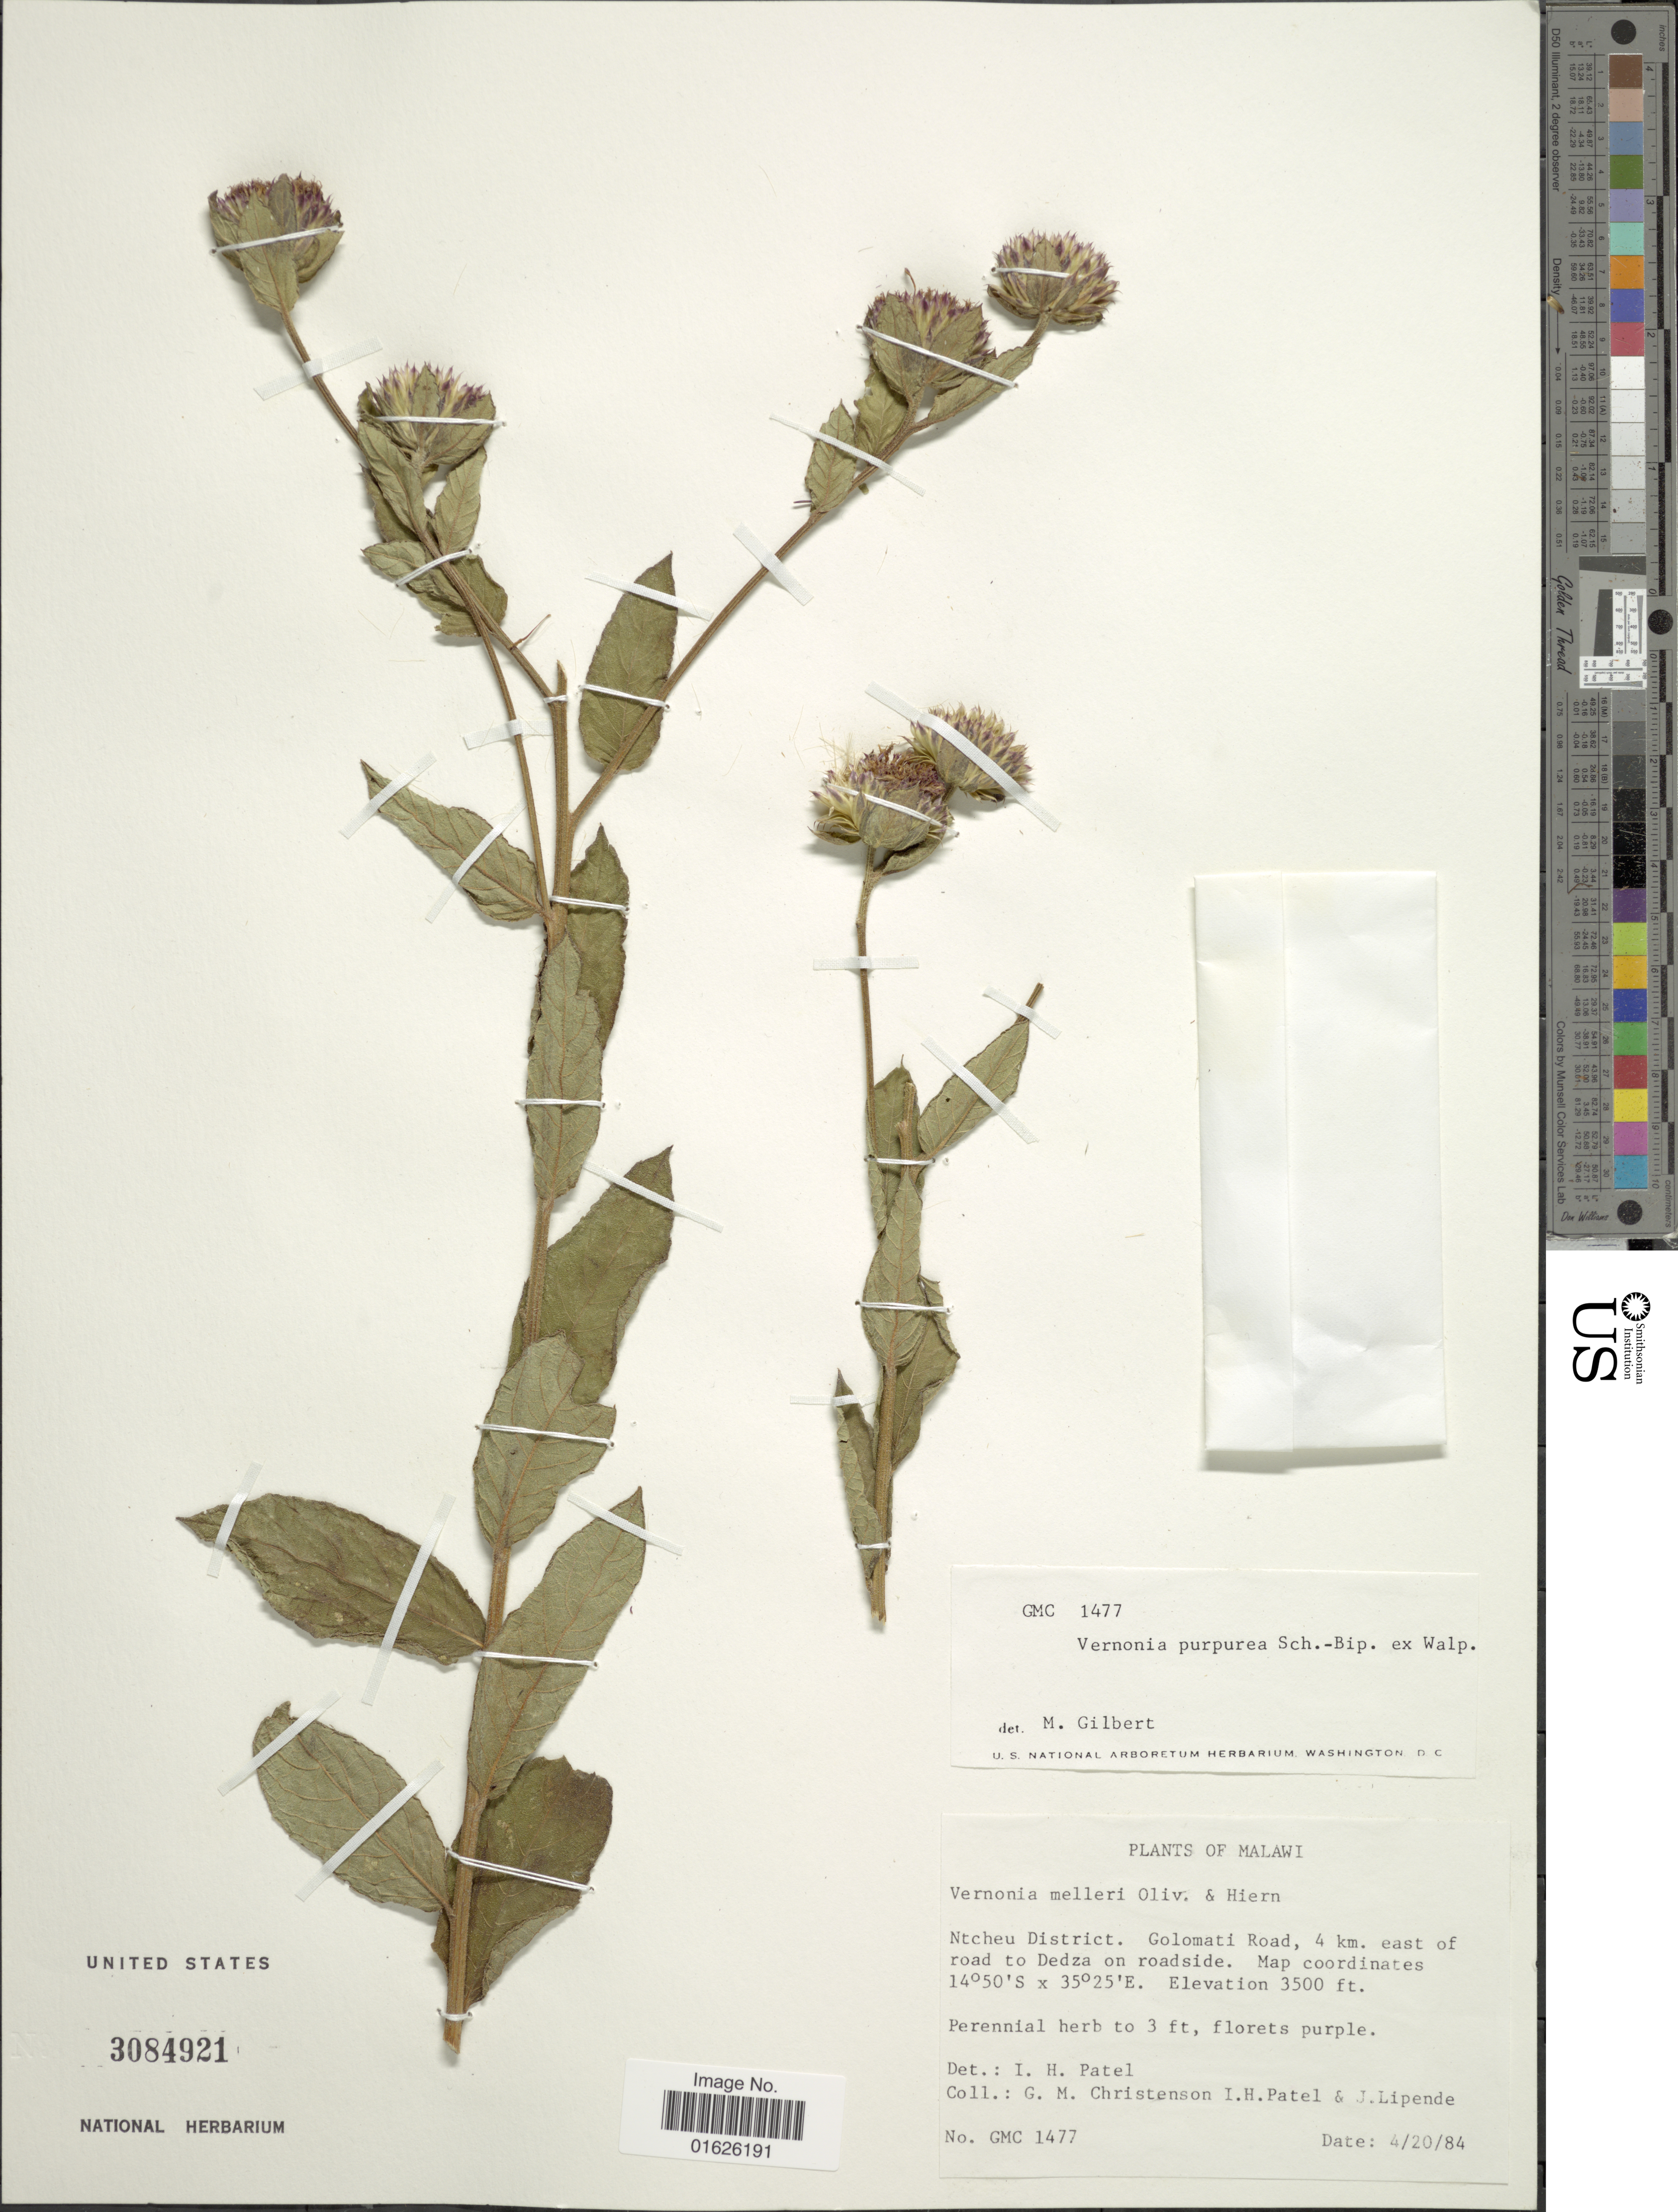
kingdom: Plantae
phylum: Tracheophyta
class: Magnoliopsida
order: Asterales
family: Asteraceae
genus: Linzia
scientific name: Linzia purpurea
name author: (Sch. Bip. ex Walp.) Isawumi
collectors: G. Christenson, I. Patel & J. Lipende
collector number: GMC 1477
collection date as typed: Transcribed d/m/y: 20/4/84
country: Malawi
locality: Ntcheu district, Golomati road, 4 km east of road to Dedza on roadside.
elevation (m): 1067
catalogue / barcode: US 3084921